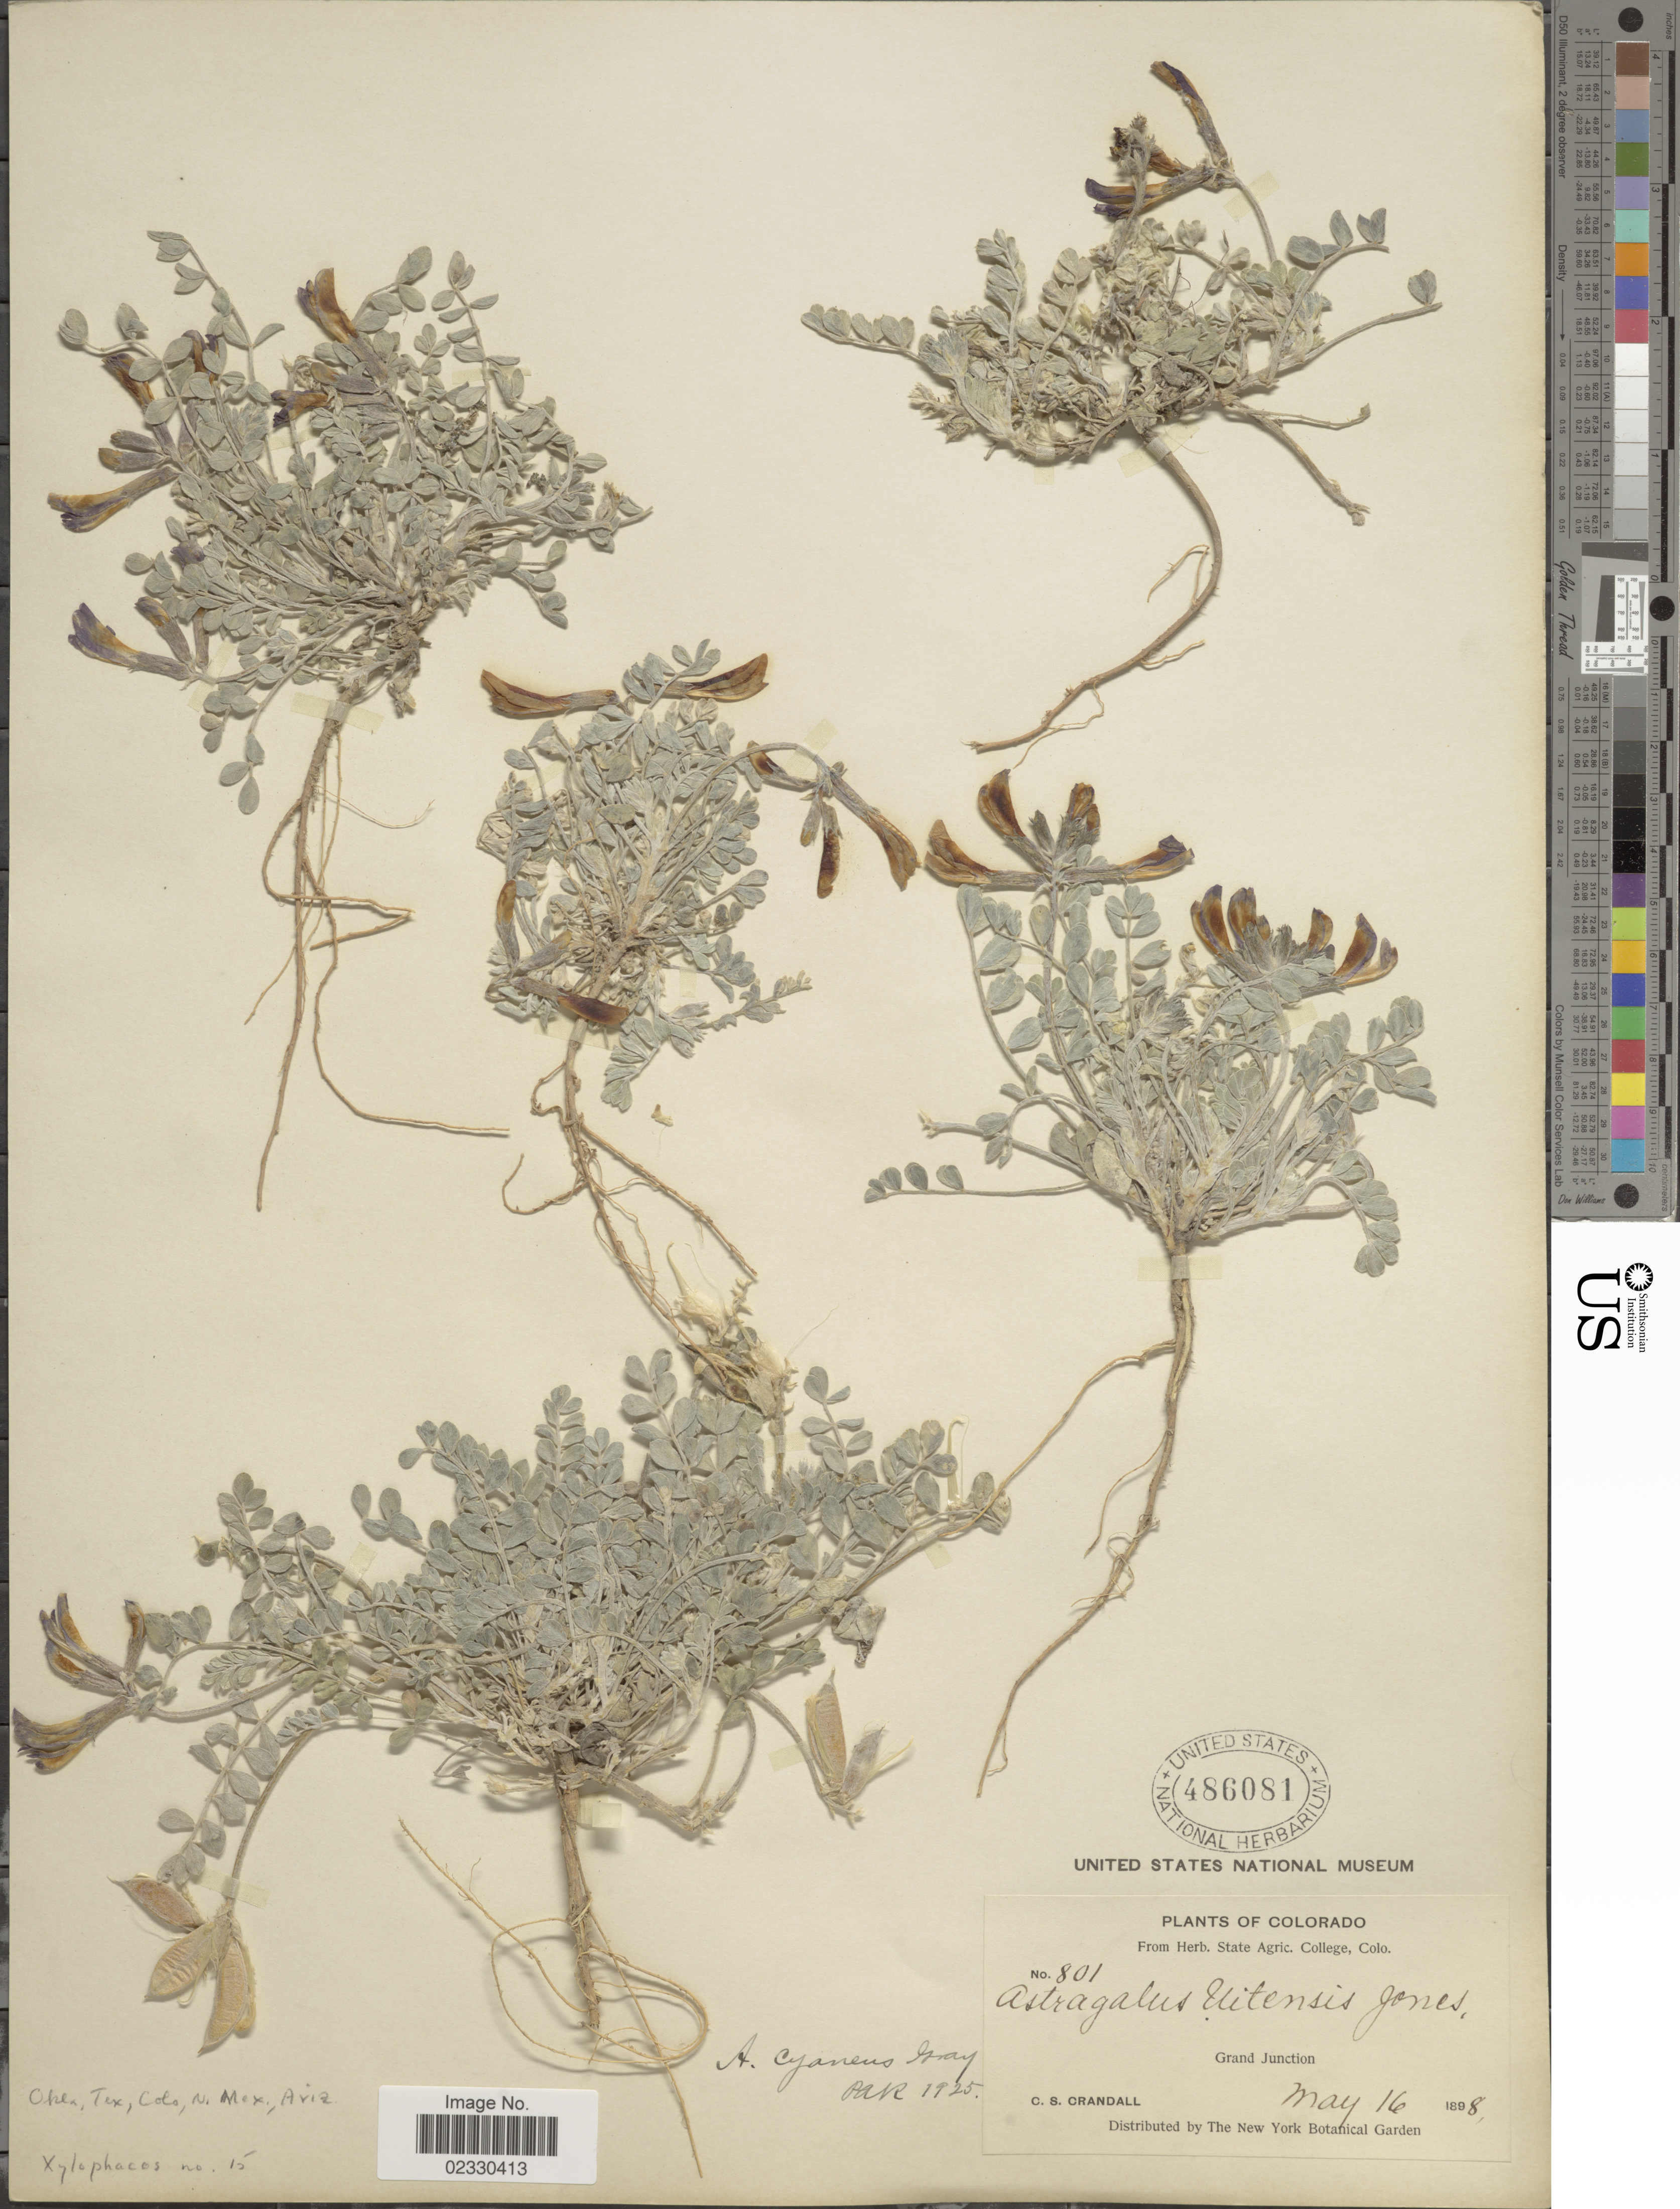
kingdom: Plantae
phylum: Tracheophyta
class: Magnoliopsida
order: Fabales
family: Fabaceae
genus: Astragalus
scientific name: Astragalus cyaneus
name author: A. Gray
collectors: C. Crandall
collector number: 801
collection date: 1898-05-16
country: United States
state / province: Colorado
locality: Grand Junction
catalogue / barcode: US 486081